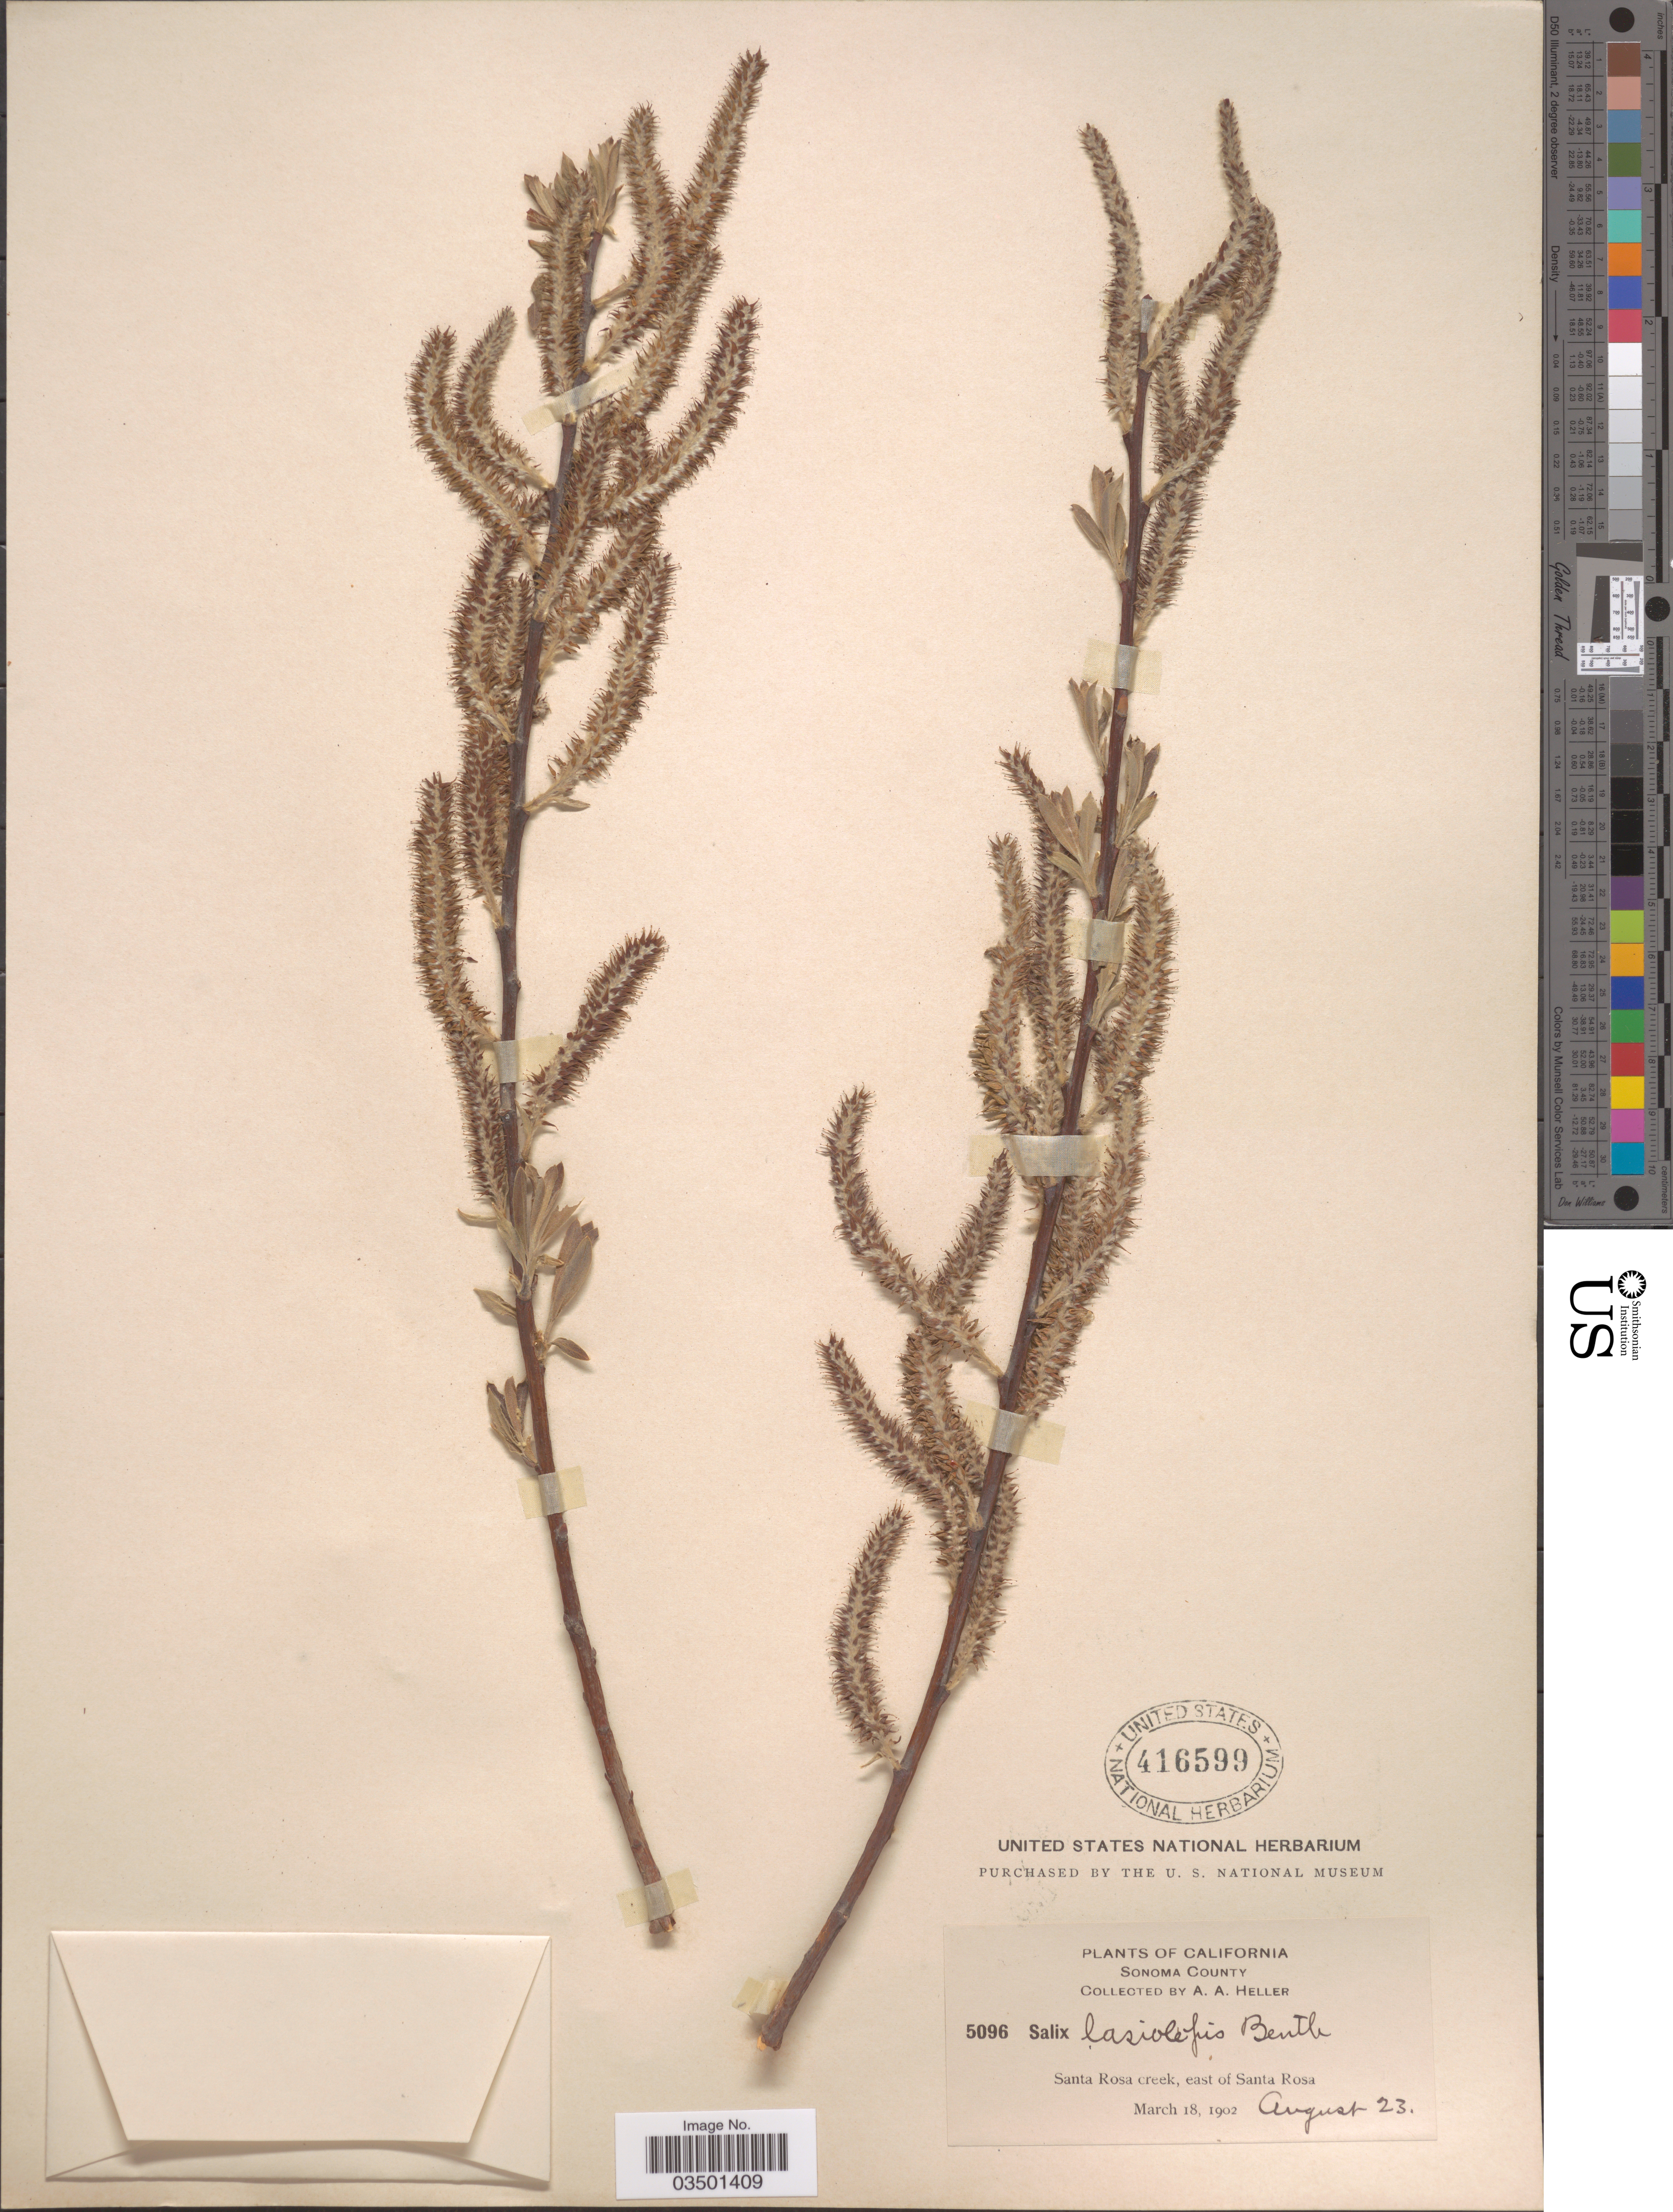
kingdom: Plantae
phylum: Tracheophyta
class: Magnoliopsida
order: Malpighiales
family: Salicaceae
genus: Salix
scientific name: Salix lasiolepis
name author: Benth.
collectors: A. A. Heller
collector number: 5096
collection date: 1902-03-18/1902-08-23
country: United States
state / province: California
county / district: Sonoma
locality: Sonoma County, Santa Rosa creek, east of Santa Rosa.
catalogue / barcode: US 416599